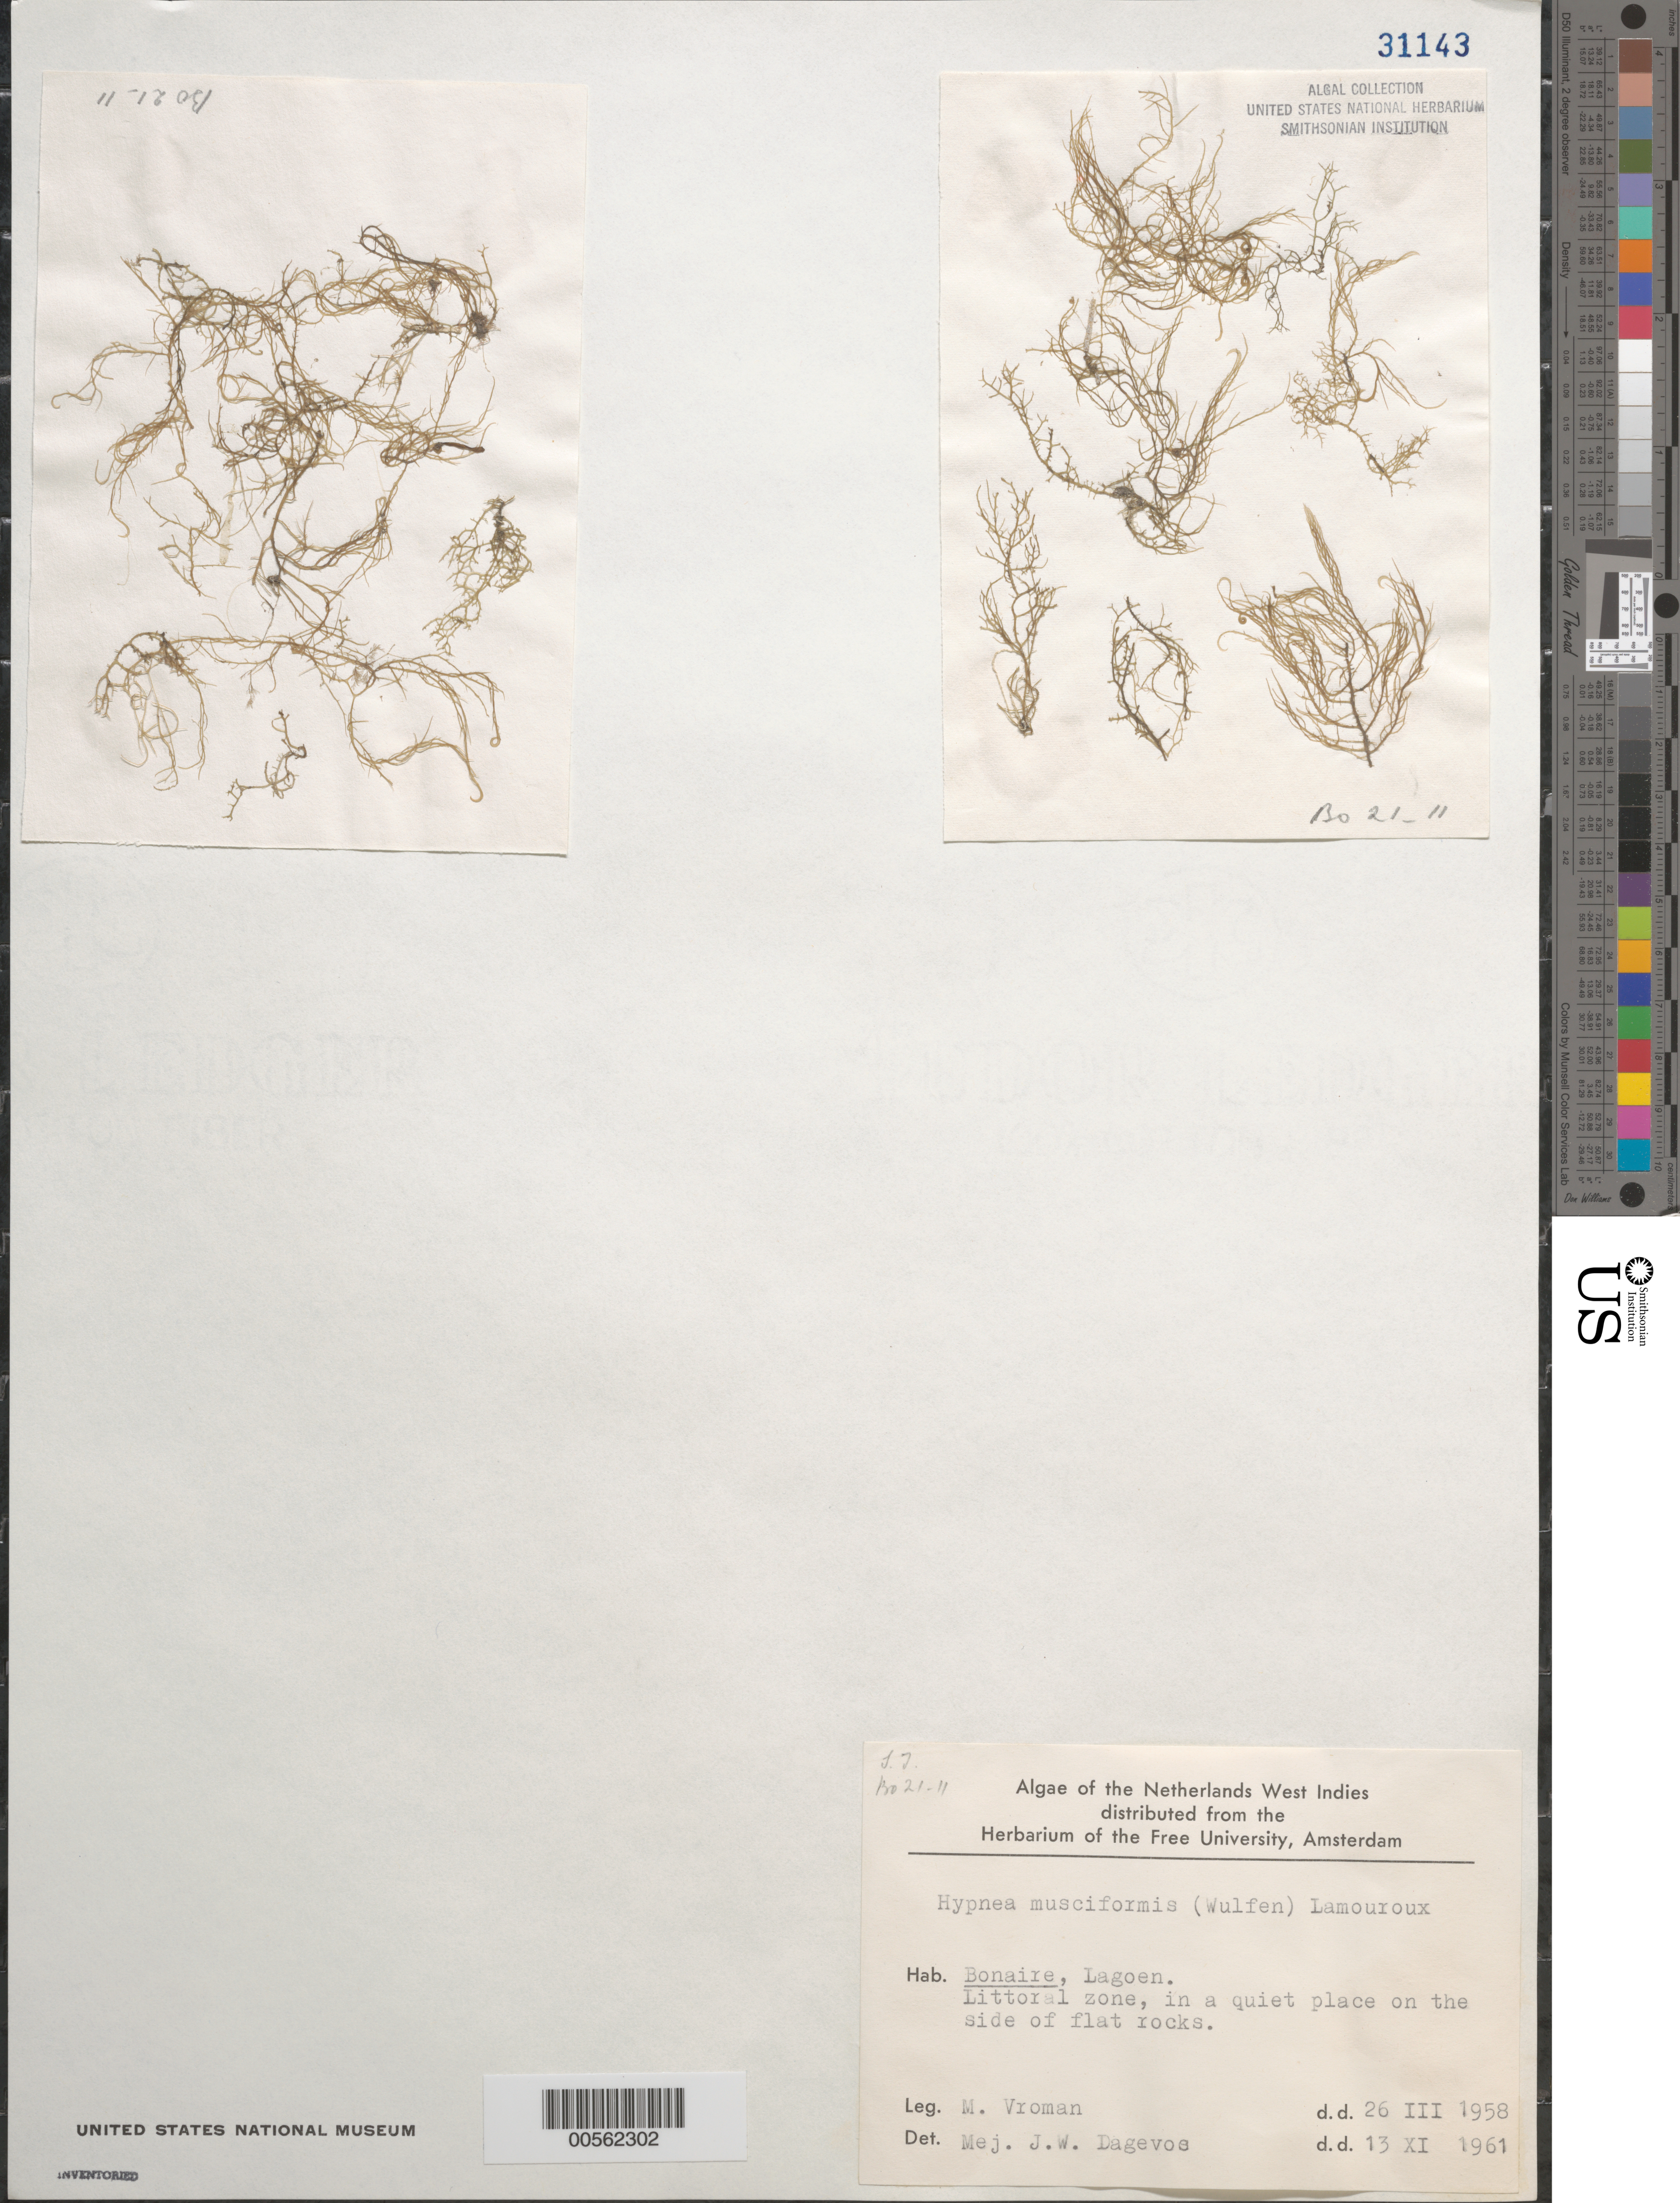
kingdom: Plantae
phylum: Rhodophyta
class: Florideophyceae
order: Gigartinales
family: Cystocloniaceae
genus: Hypnea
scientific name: Hypnea musciformis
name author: (Wulfen) J.V.Lamouroux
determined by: Dagevos, J. W.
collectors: M. Vroman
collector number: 21-11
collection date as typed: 26 Mar 1958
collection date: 1958-03-26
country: Netherlands Antilles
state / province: ABC Islands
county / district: Bonaire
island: Bonaire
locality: Lagoen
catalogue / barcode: US 31143